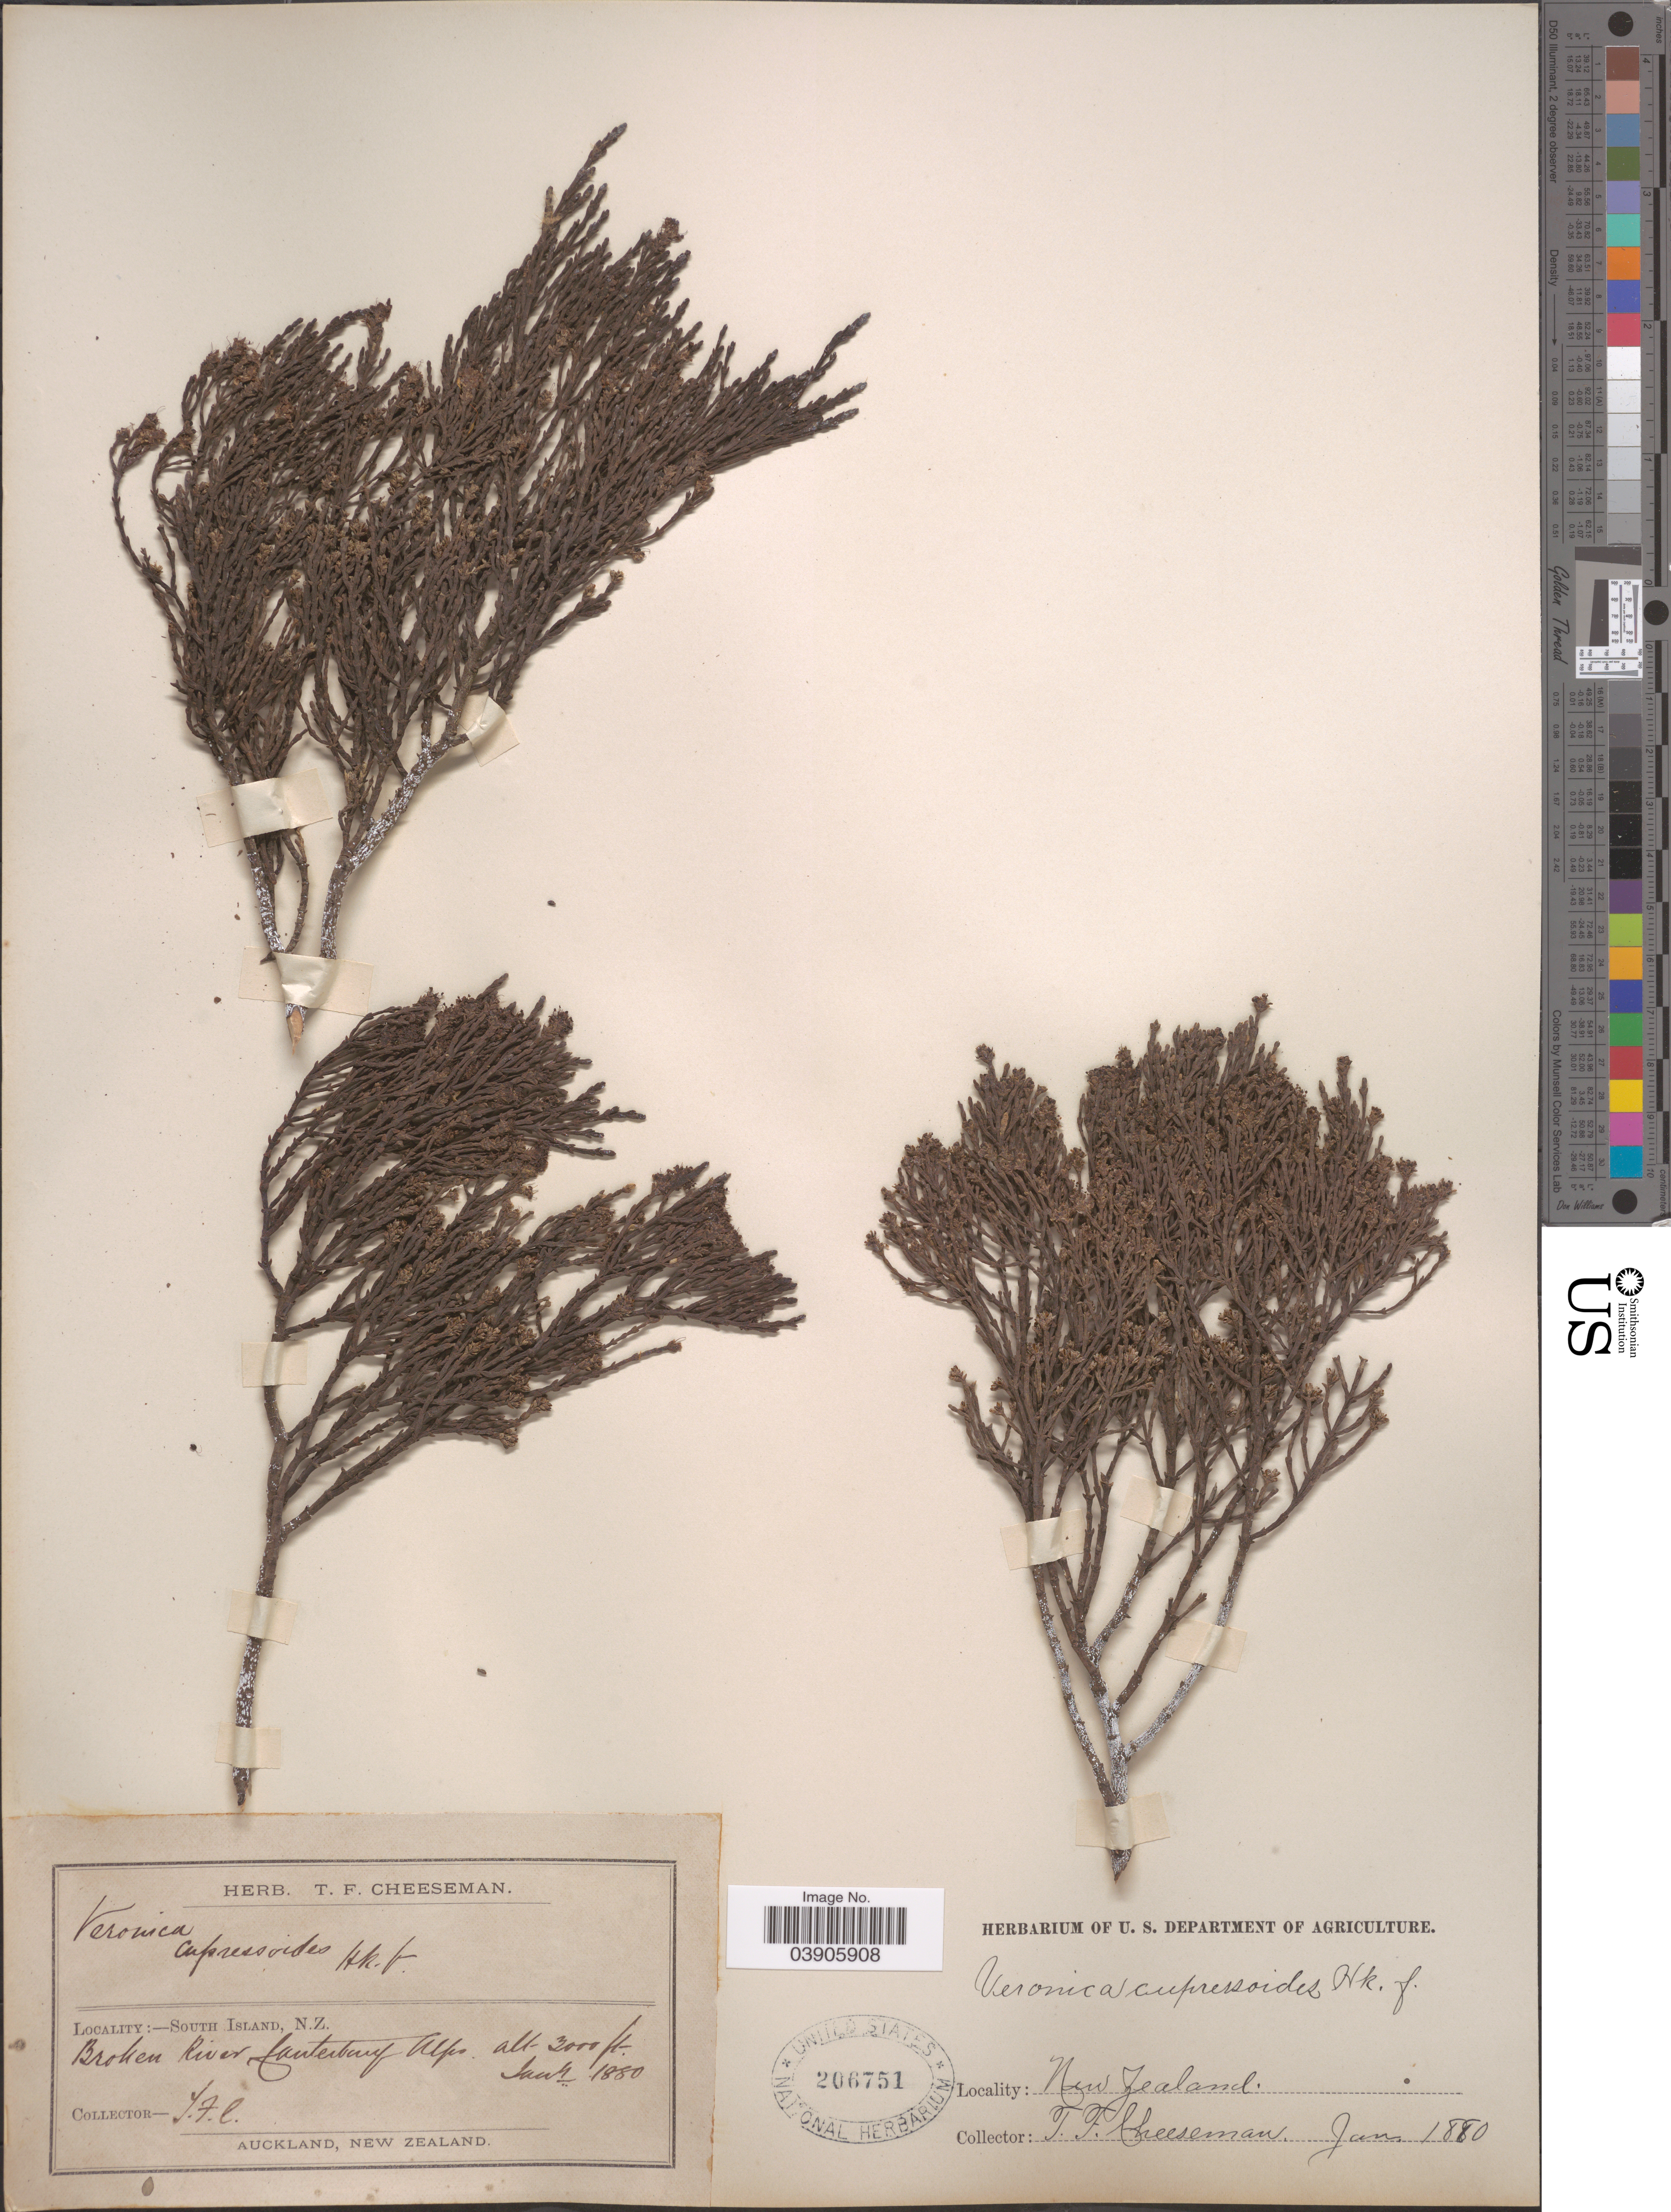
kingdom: Plantae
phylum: Tracheophyta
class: Magnoliopsida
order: Lamiales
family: Plantaginaceae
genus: Hebe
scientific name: Hebe cupressoides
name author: (Hook. f.) Andersen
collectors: T. F. Cheeseman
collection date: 1880-01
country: New Zealand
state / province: Canterbury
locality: South Island. Broken River Canterbury Alps.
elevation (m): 914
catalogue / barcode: US 206751